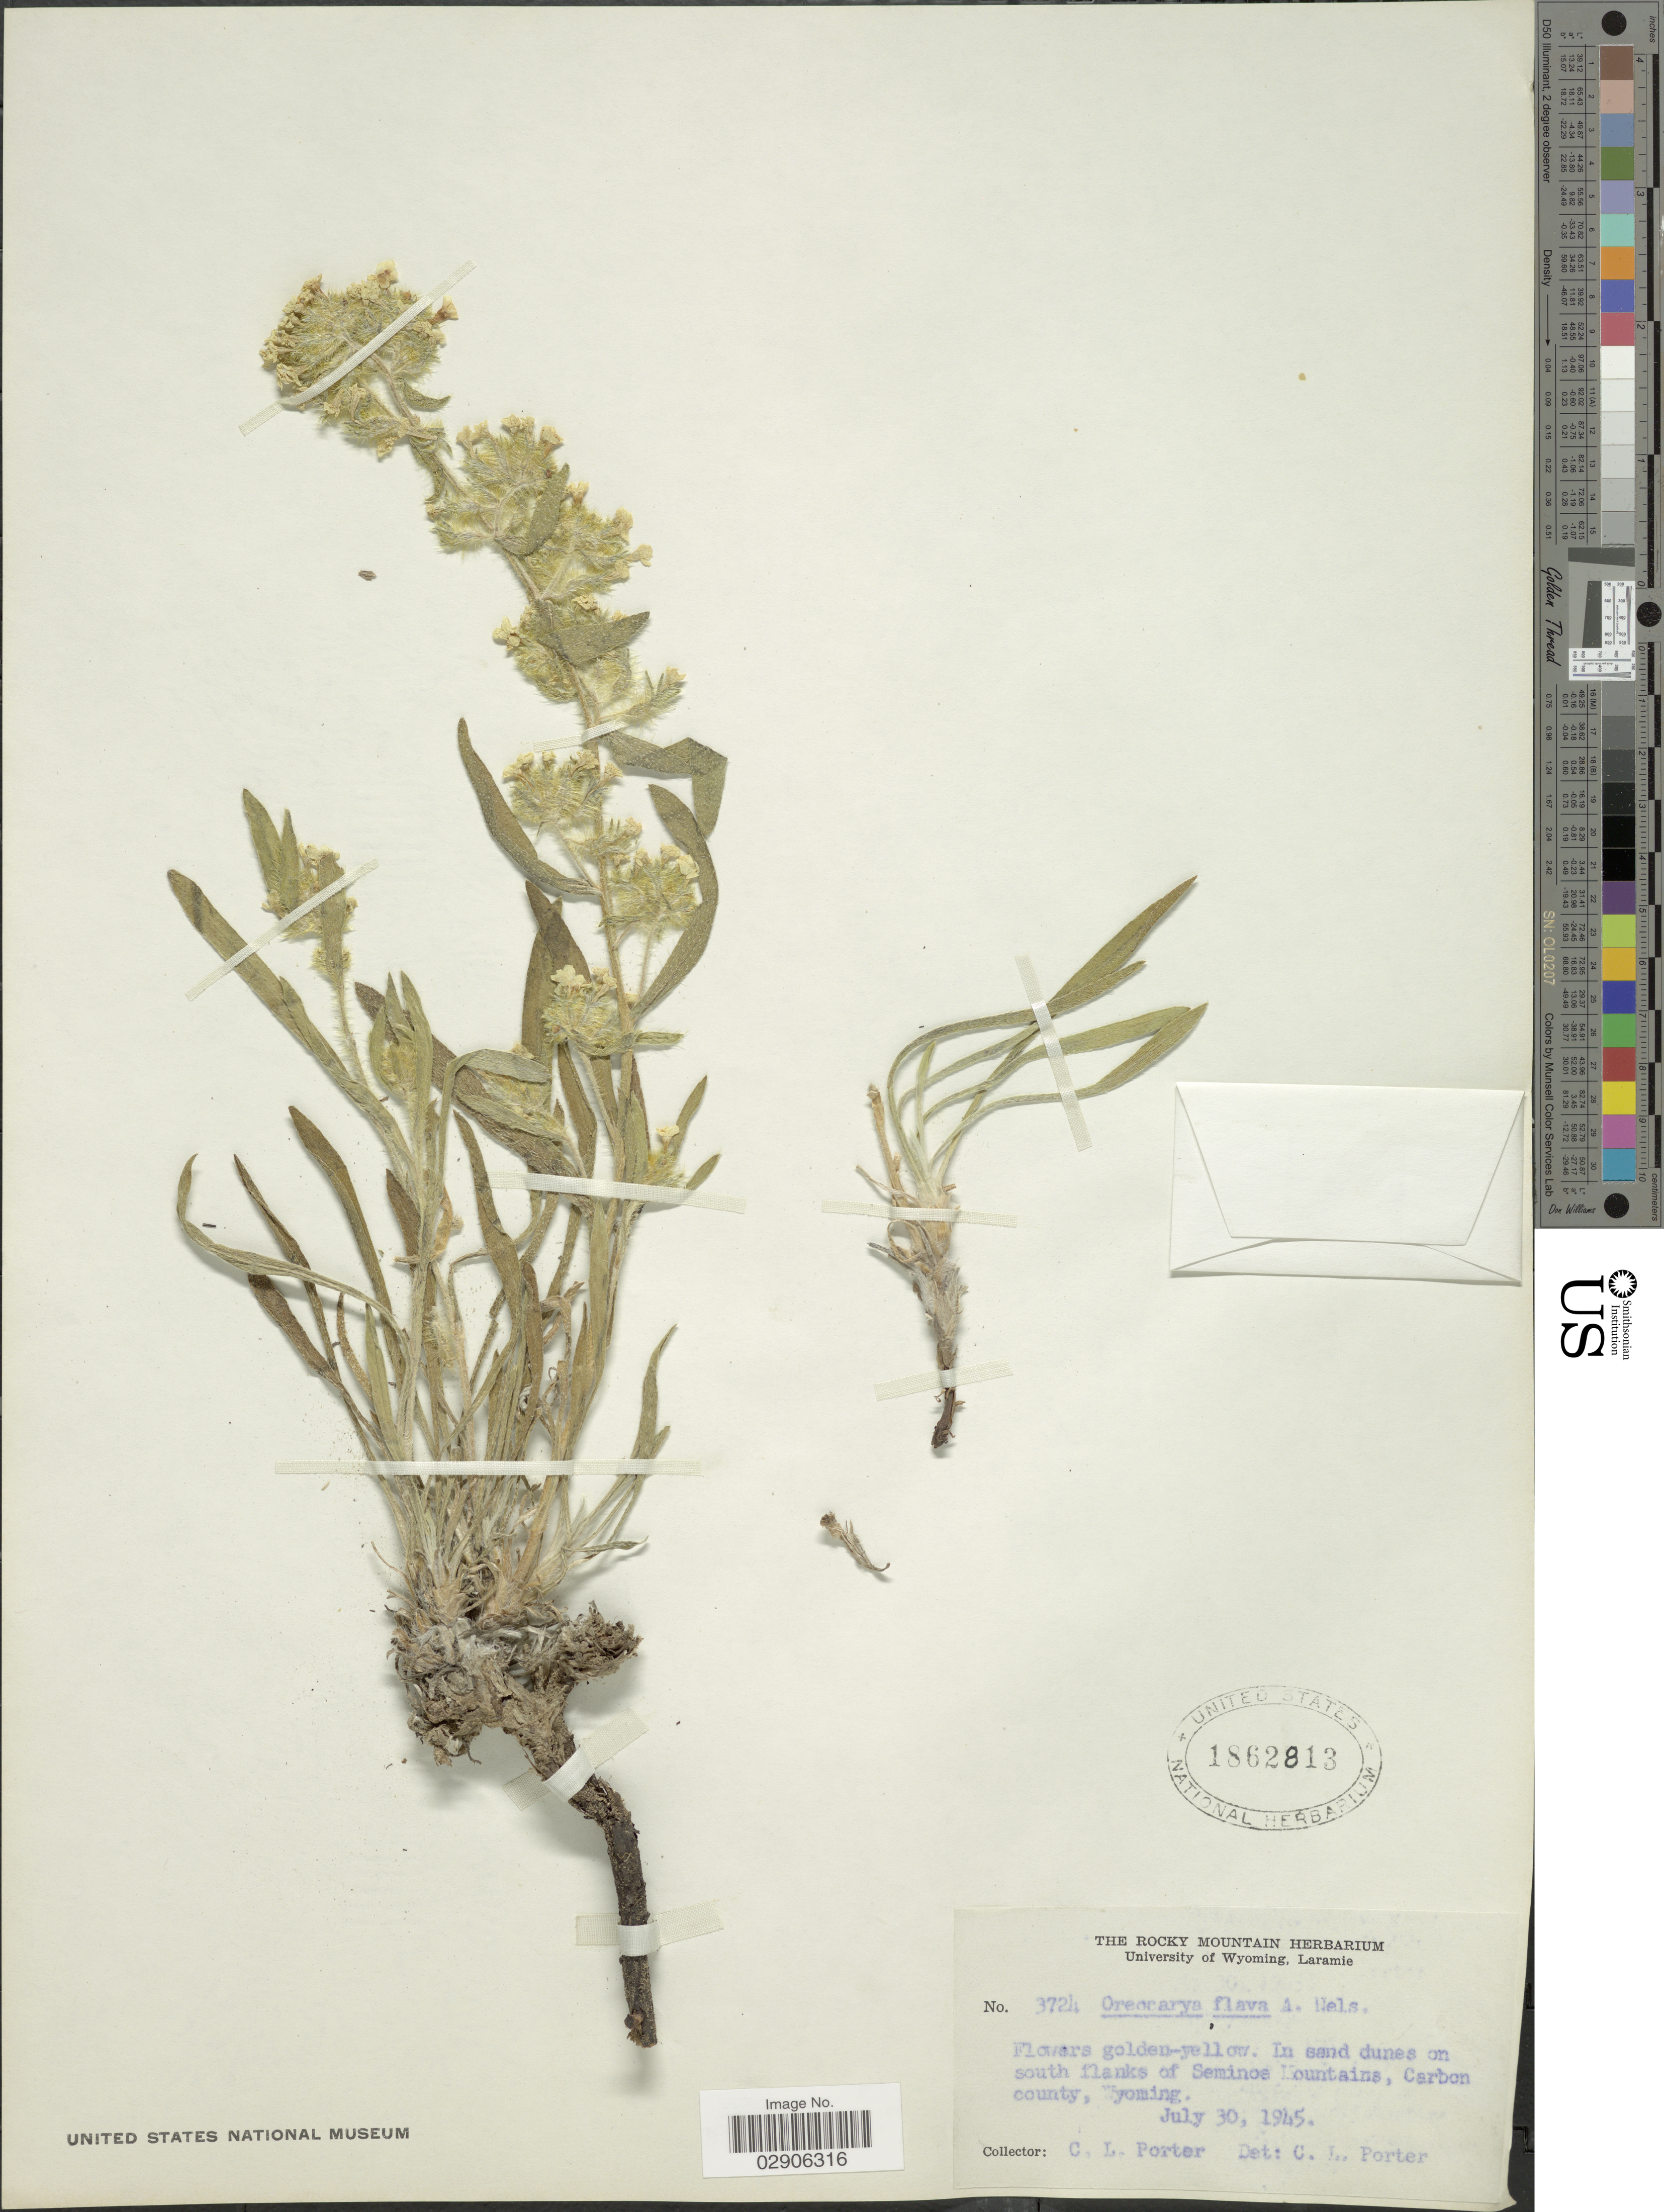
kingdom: Plantae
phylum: Tracheophyta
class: Magnoliopsida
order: Boraginales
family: Boraginaceae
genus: Oreocarya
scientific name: Oreocarya flava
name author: A. Nelson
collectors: C. L. Porter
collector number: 3724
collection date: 1945-07-30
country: United States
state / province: Wyoming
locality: In sand dunes on south of flanks of Seminoe Mountains, Carbon County, Wyoming.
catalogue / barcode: US 1862813